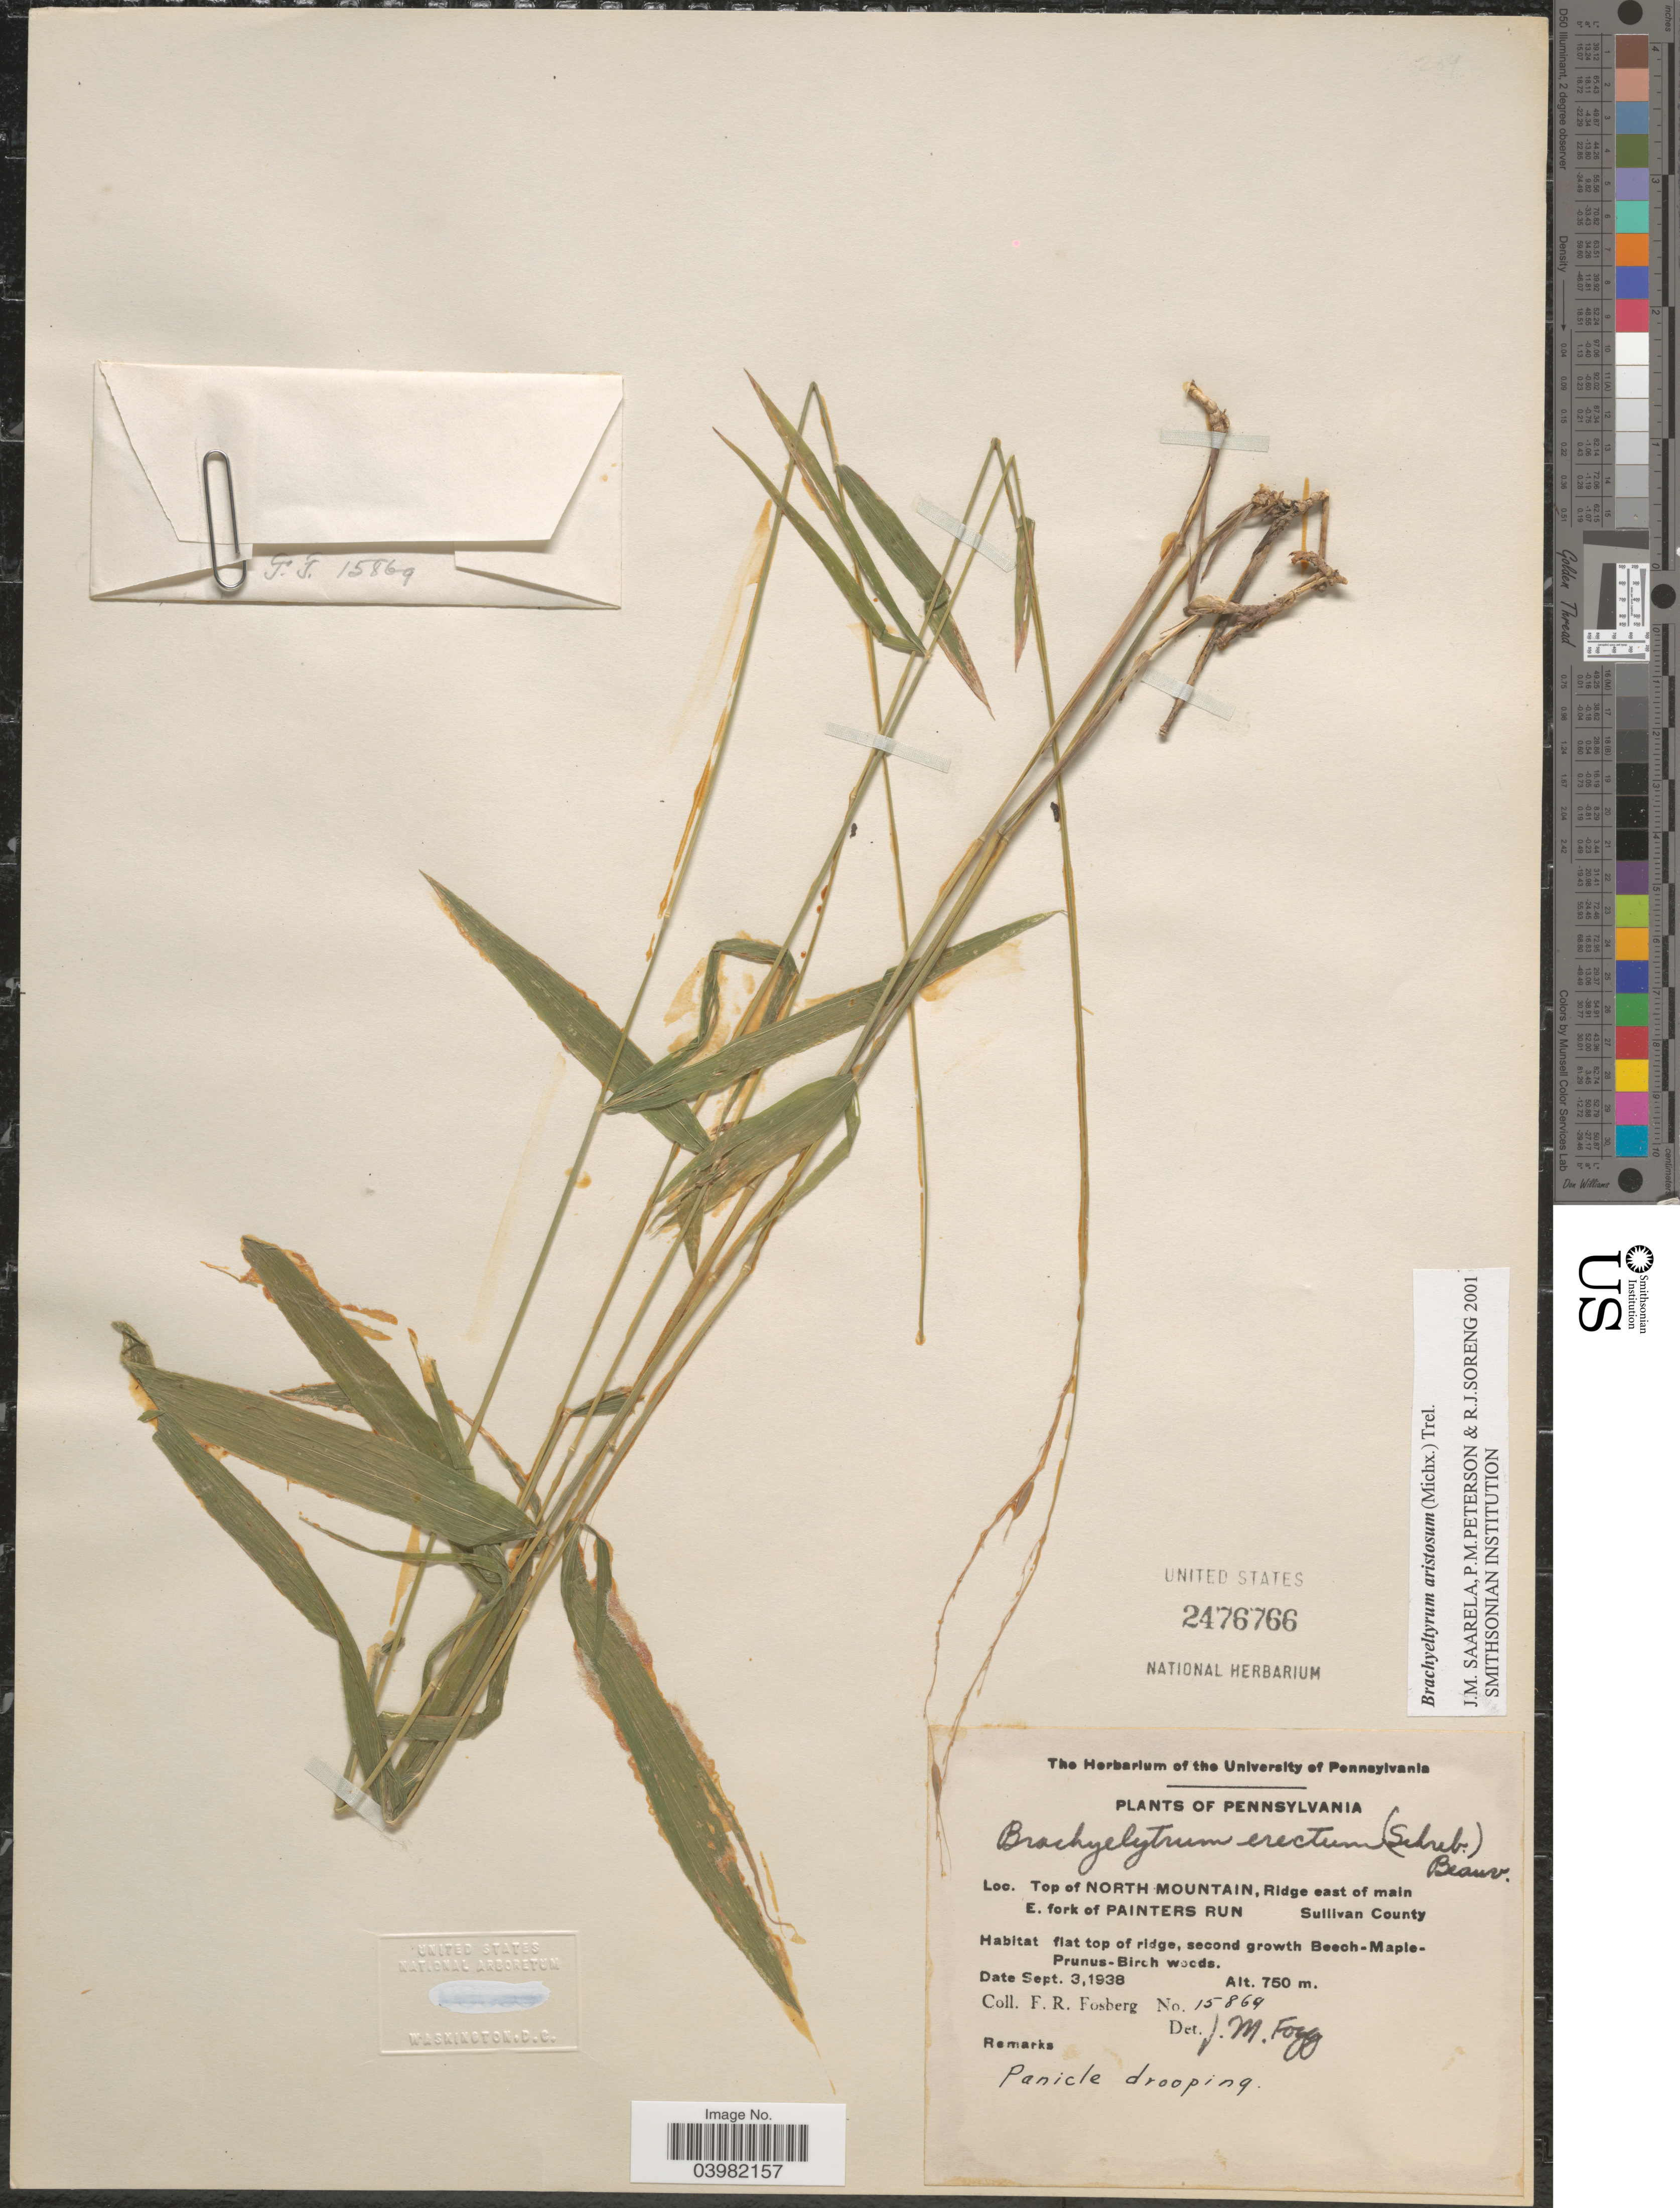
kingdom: Plantae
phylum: Tracheophyta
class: Liliopsida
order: Poales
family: Poaceae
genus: Brachyelytrum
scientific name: Brachyelytrum aristosum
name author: (Michx.) P. Beauv. ex Trel.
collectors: F. R. Fosberg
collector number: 15869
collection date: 1938-09-03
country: United States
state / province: Pennsylvania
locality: Top of North Mountain, Ridge east of main E. fork of Painters Sun, Sullivan County.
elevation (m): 750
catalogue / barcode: US 2476766